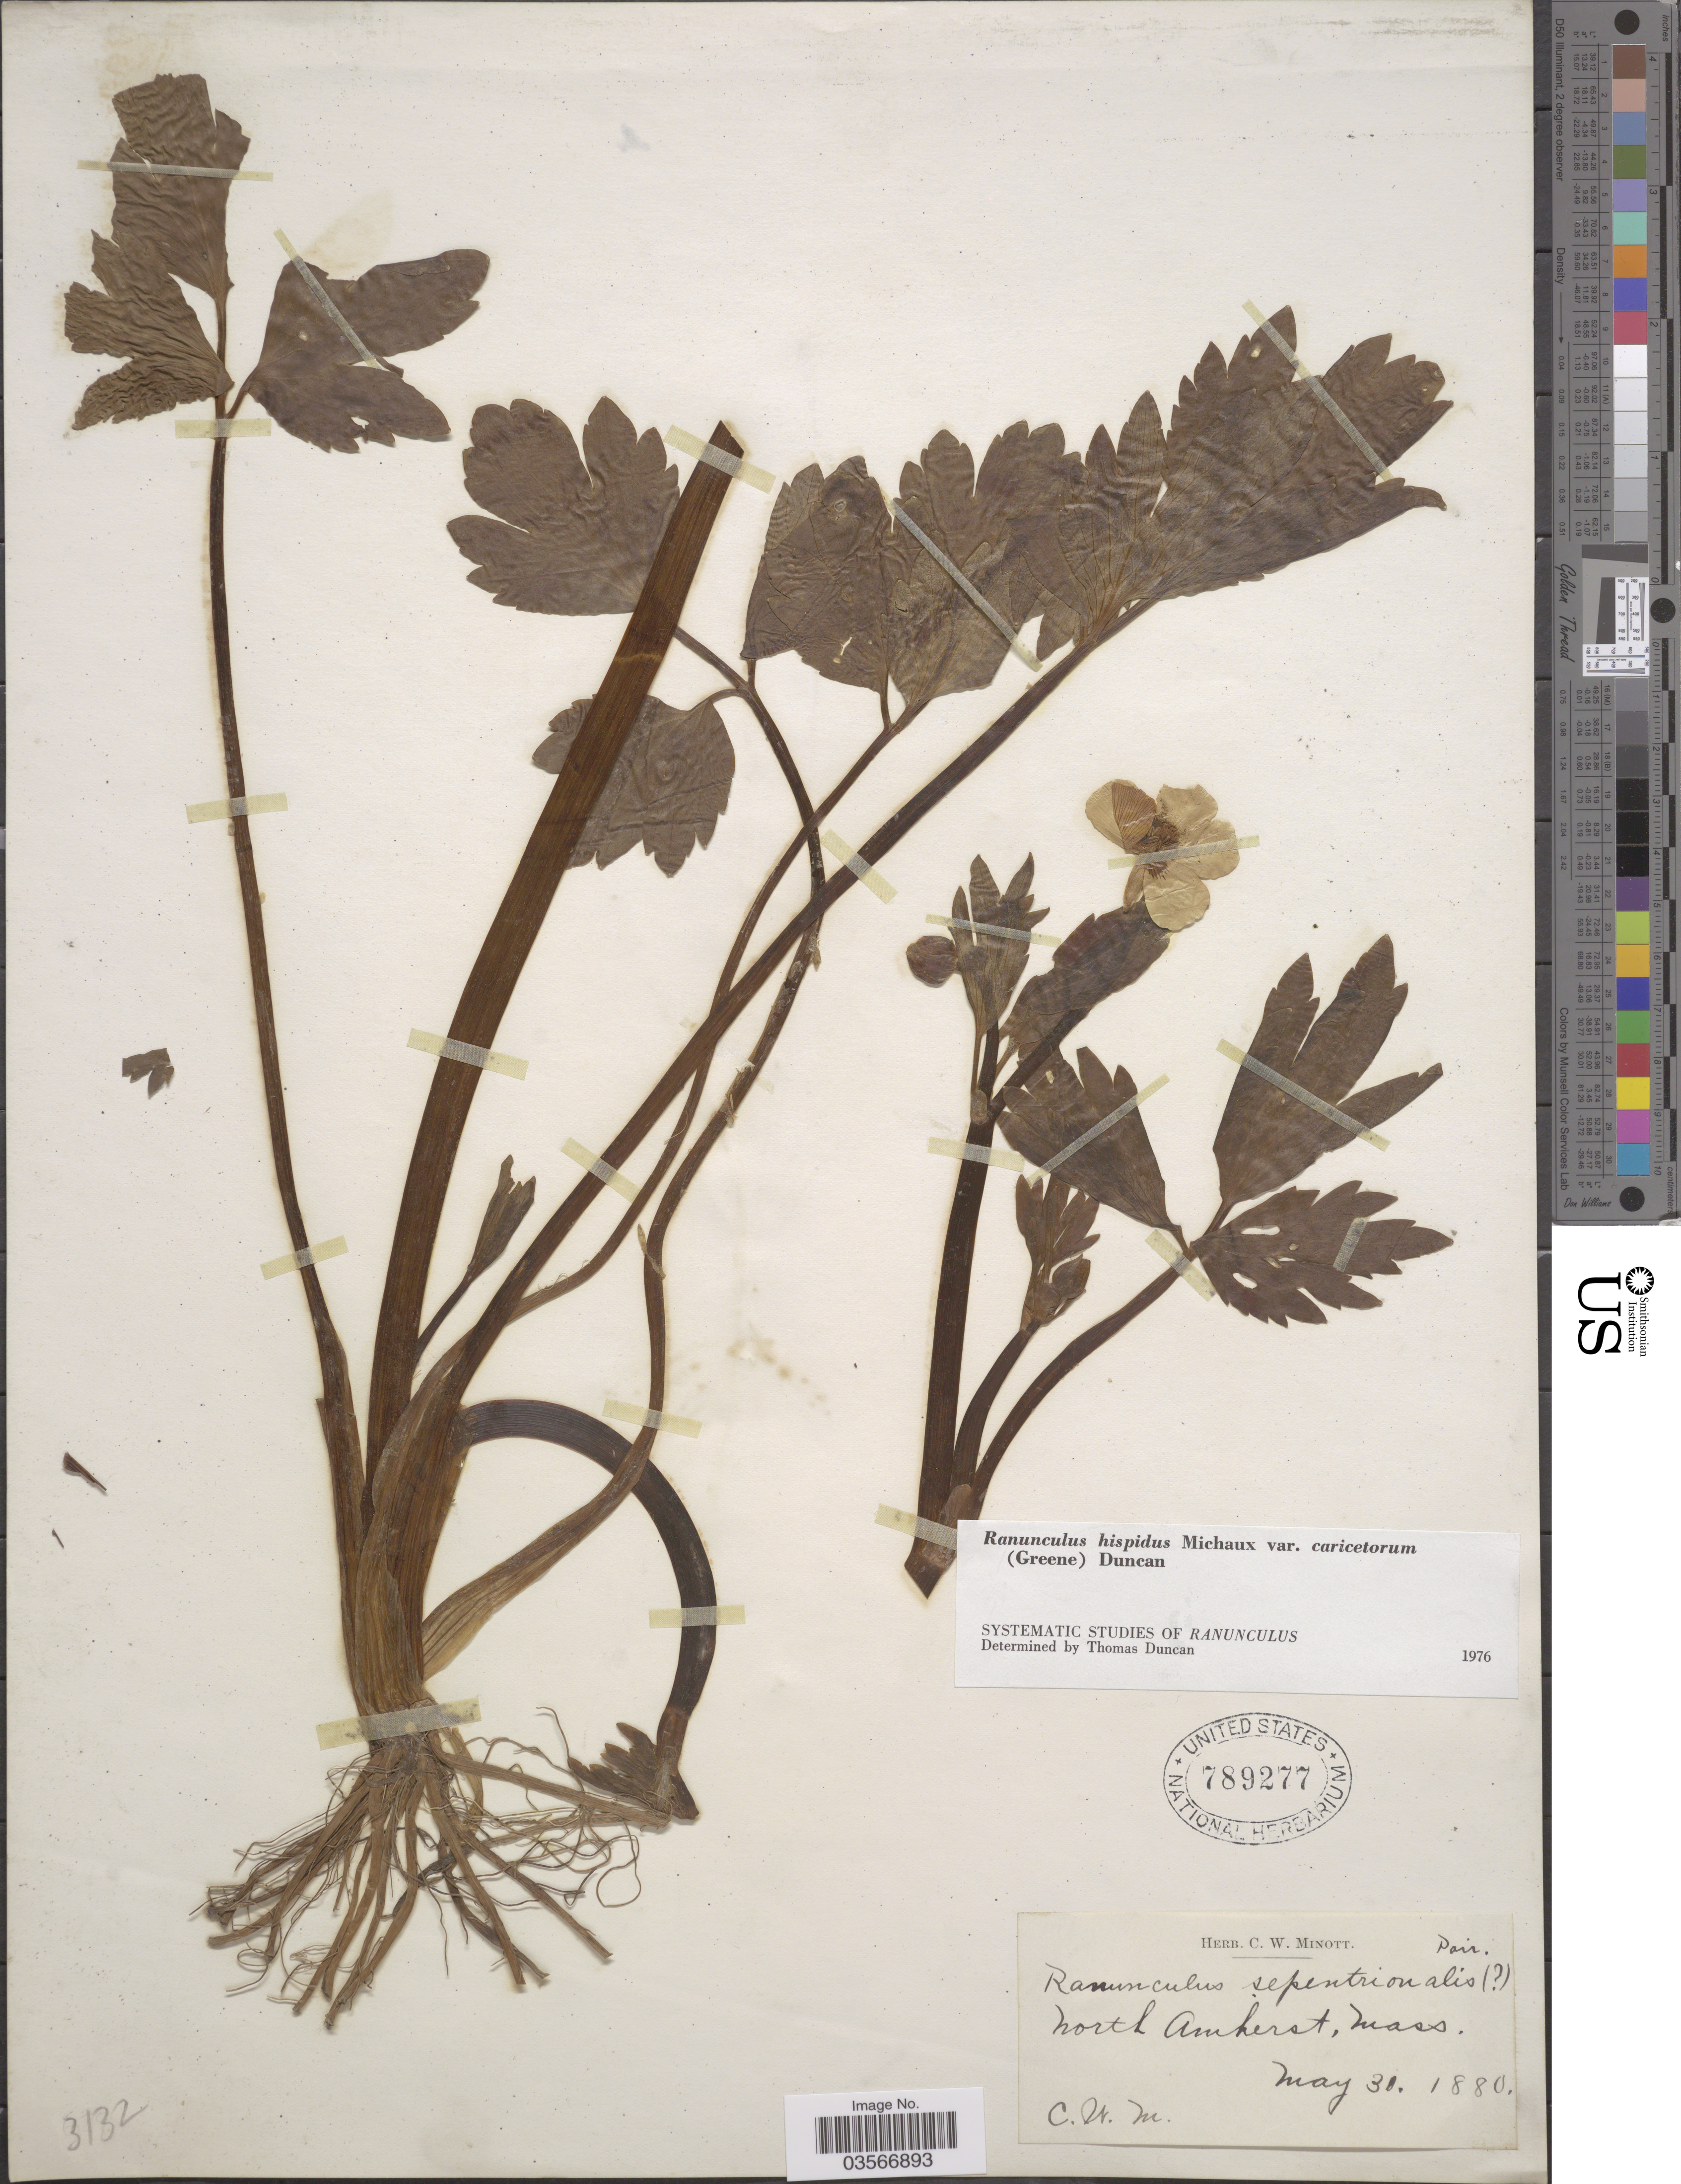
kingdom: Plantae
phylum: Tracheophyta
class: Magnoliopsida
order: Ranunculales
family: Ranunculaceae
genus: Ranunculus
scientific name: Ranunculus hispidus var. caricetorum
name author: Michx.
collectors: C. Minott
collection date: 1880-05-30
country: United States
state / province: Massachusetts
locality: North Amherst.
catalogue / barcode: US 789277